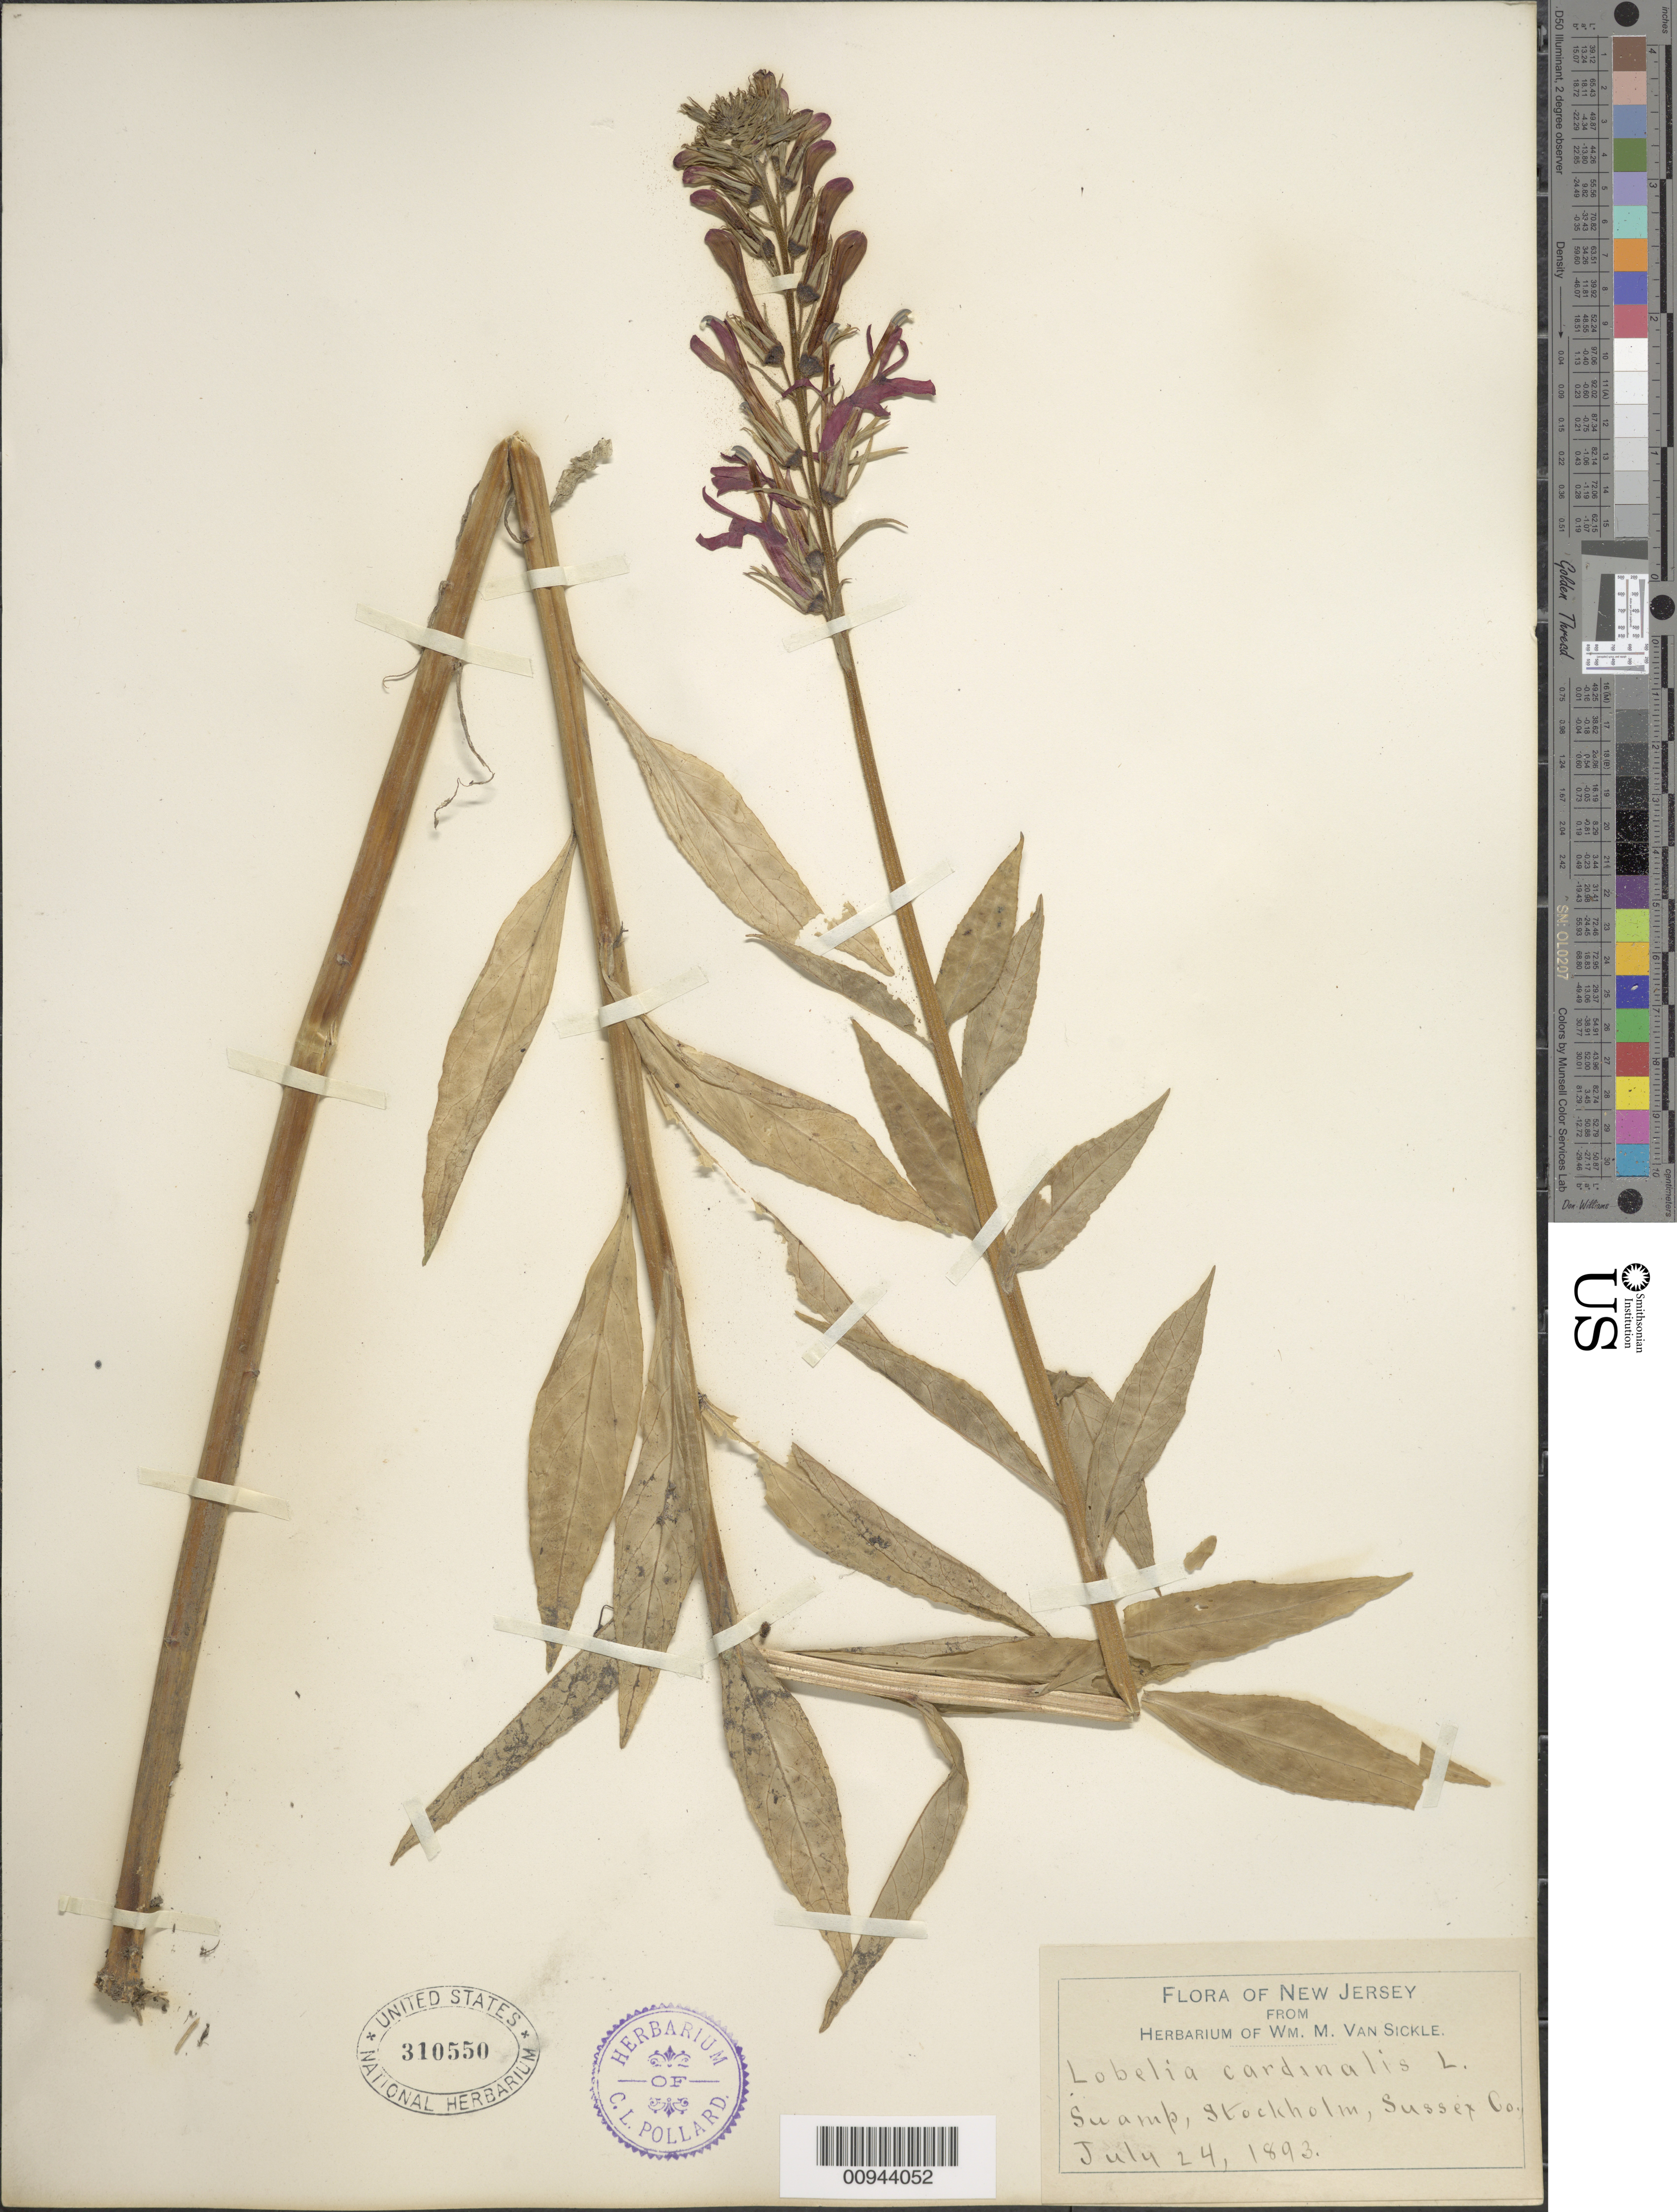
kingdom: Plantae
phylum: Tracheophyta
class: Magnoliopsida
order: Asterales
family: Campanulaceae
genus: Lobelia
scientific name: Lobelia cardinalis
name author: L.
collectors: W. M. Van Sickle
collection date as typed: July 24, 1893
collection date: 1893-07-24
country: United States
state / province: New Jersey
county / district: Sussex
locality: Stockholm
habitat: swamp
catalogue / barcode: US 310550